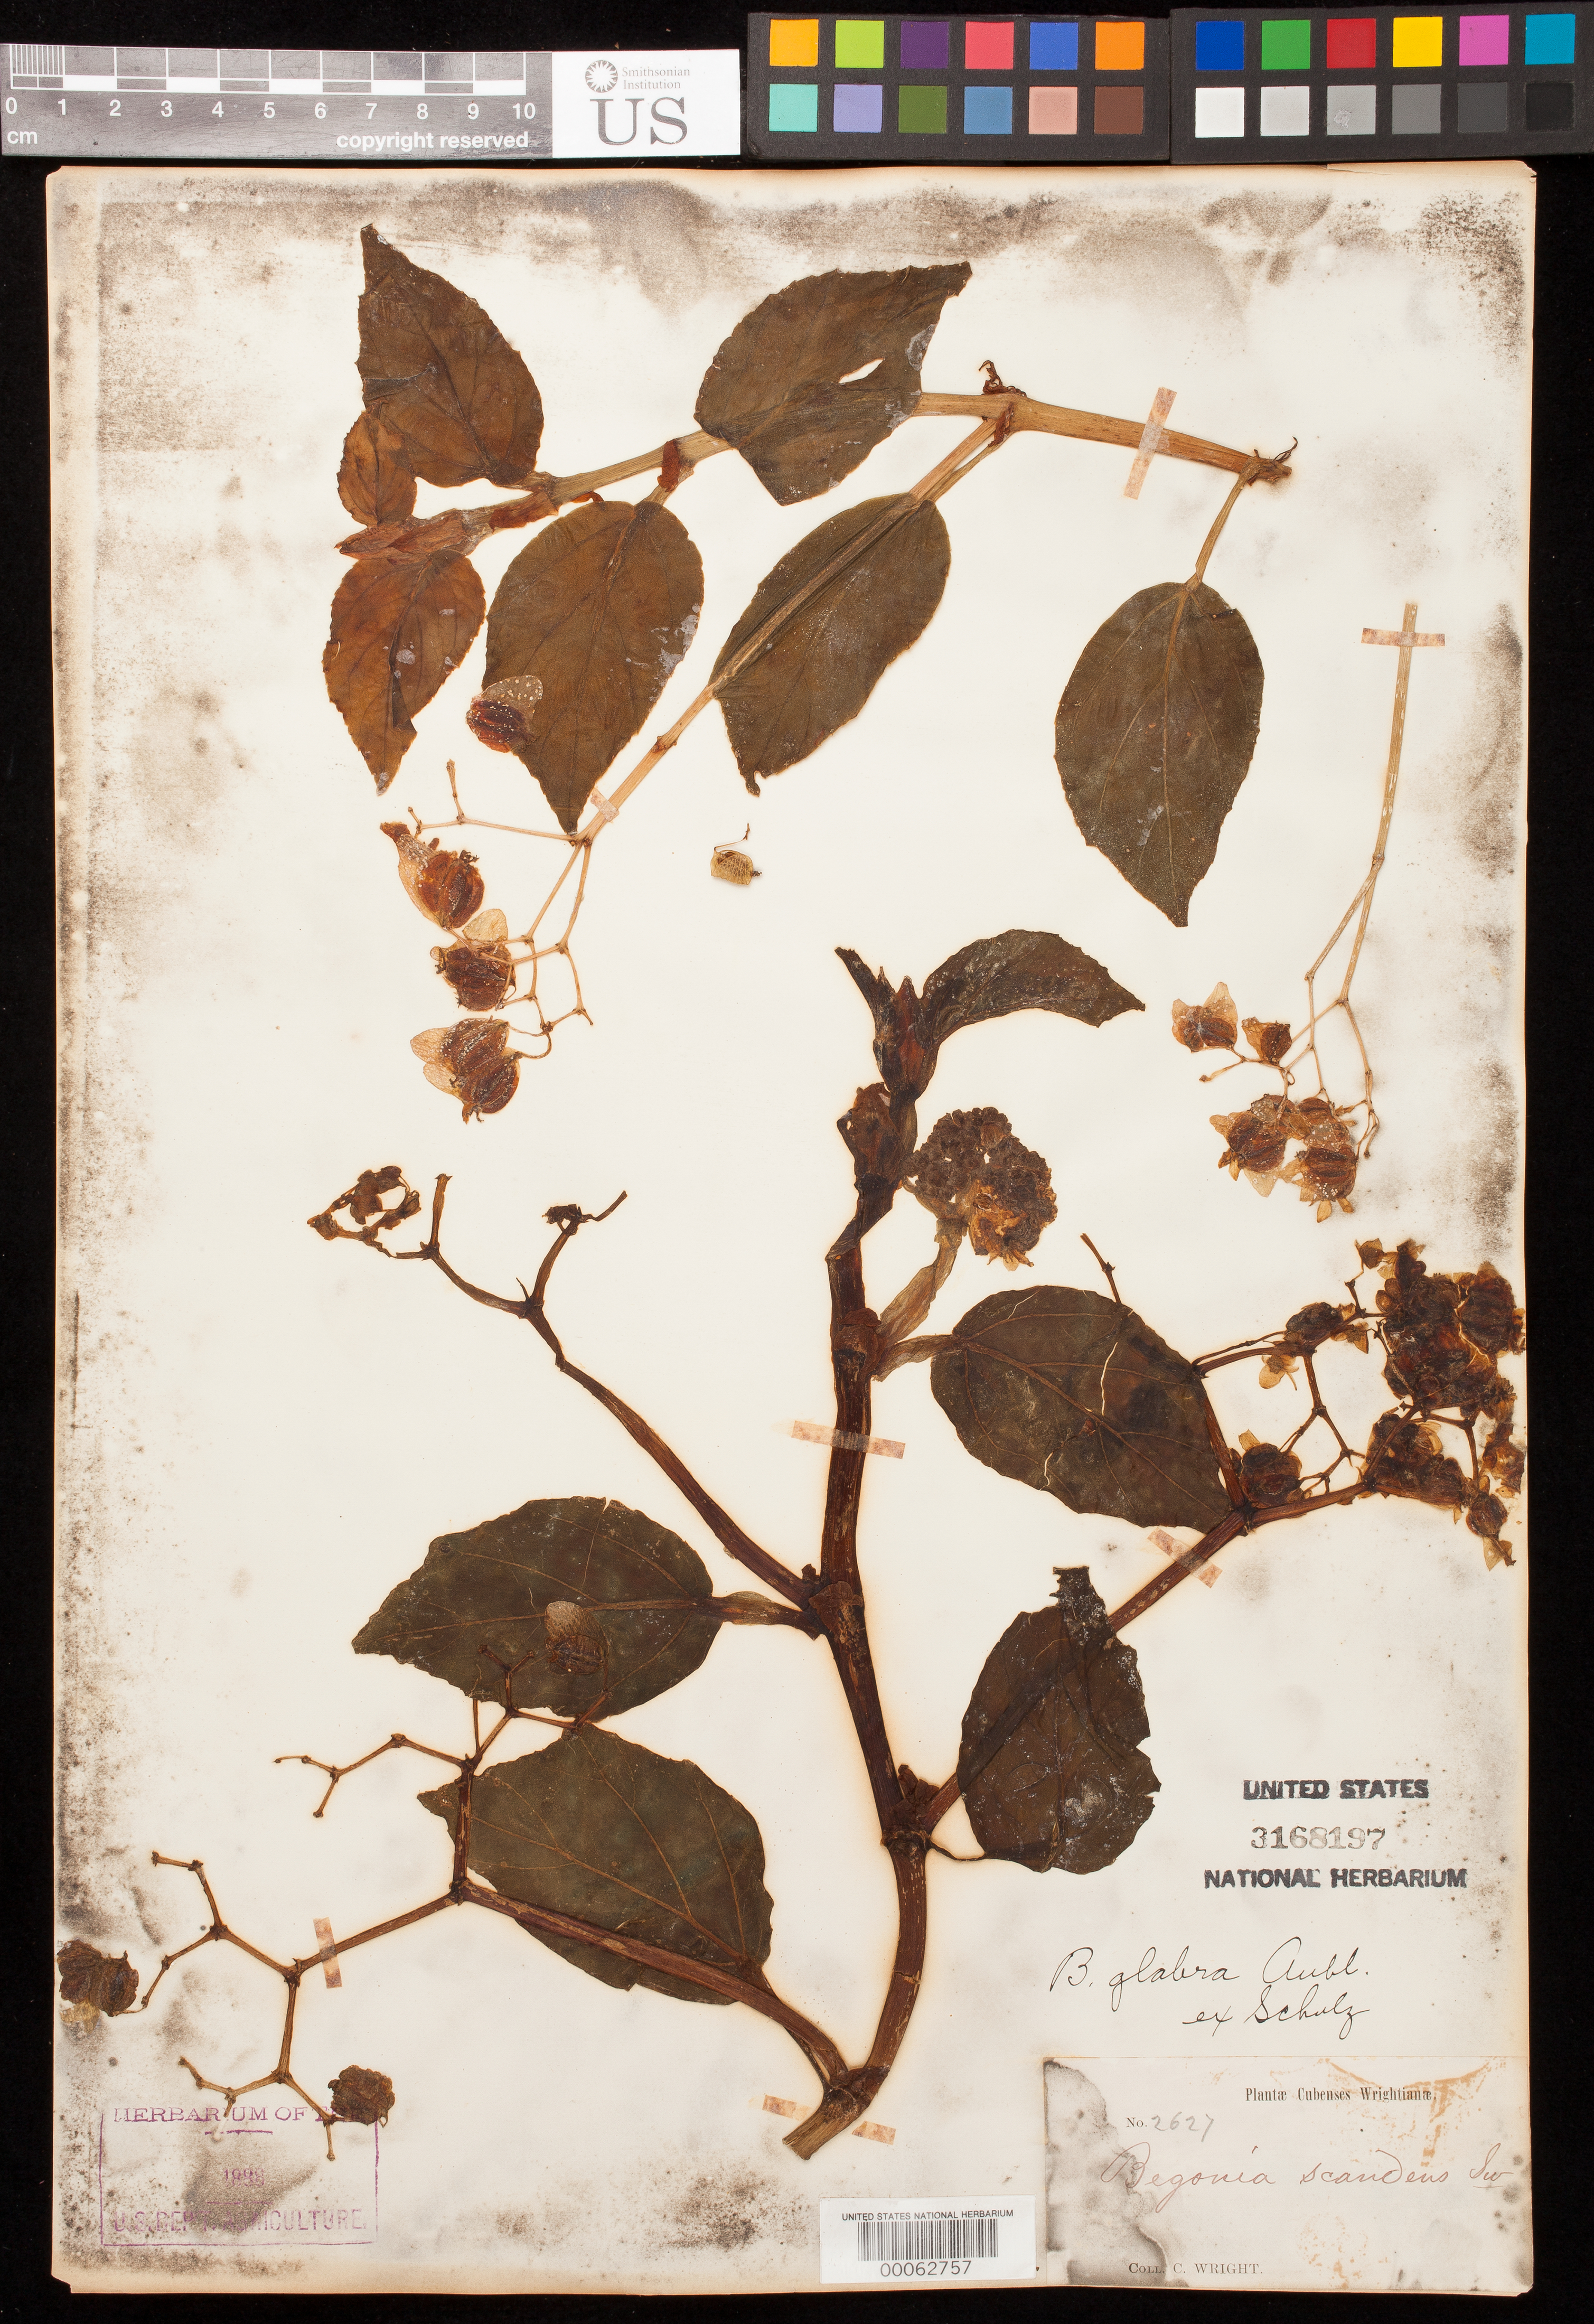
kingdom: Plantae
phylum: Tracheophyta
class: Magnoliopsida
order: Cucurbitales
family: Begoniaceae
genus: Begonia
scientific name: Begonia glabra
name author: Aubl.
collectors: C. Wright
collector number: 2627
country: Cuba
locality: Cubenses.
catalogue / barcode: US 3168197